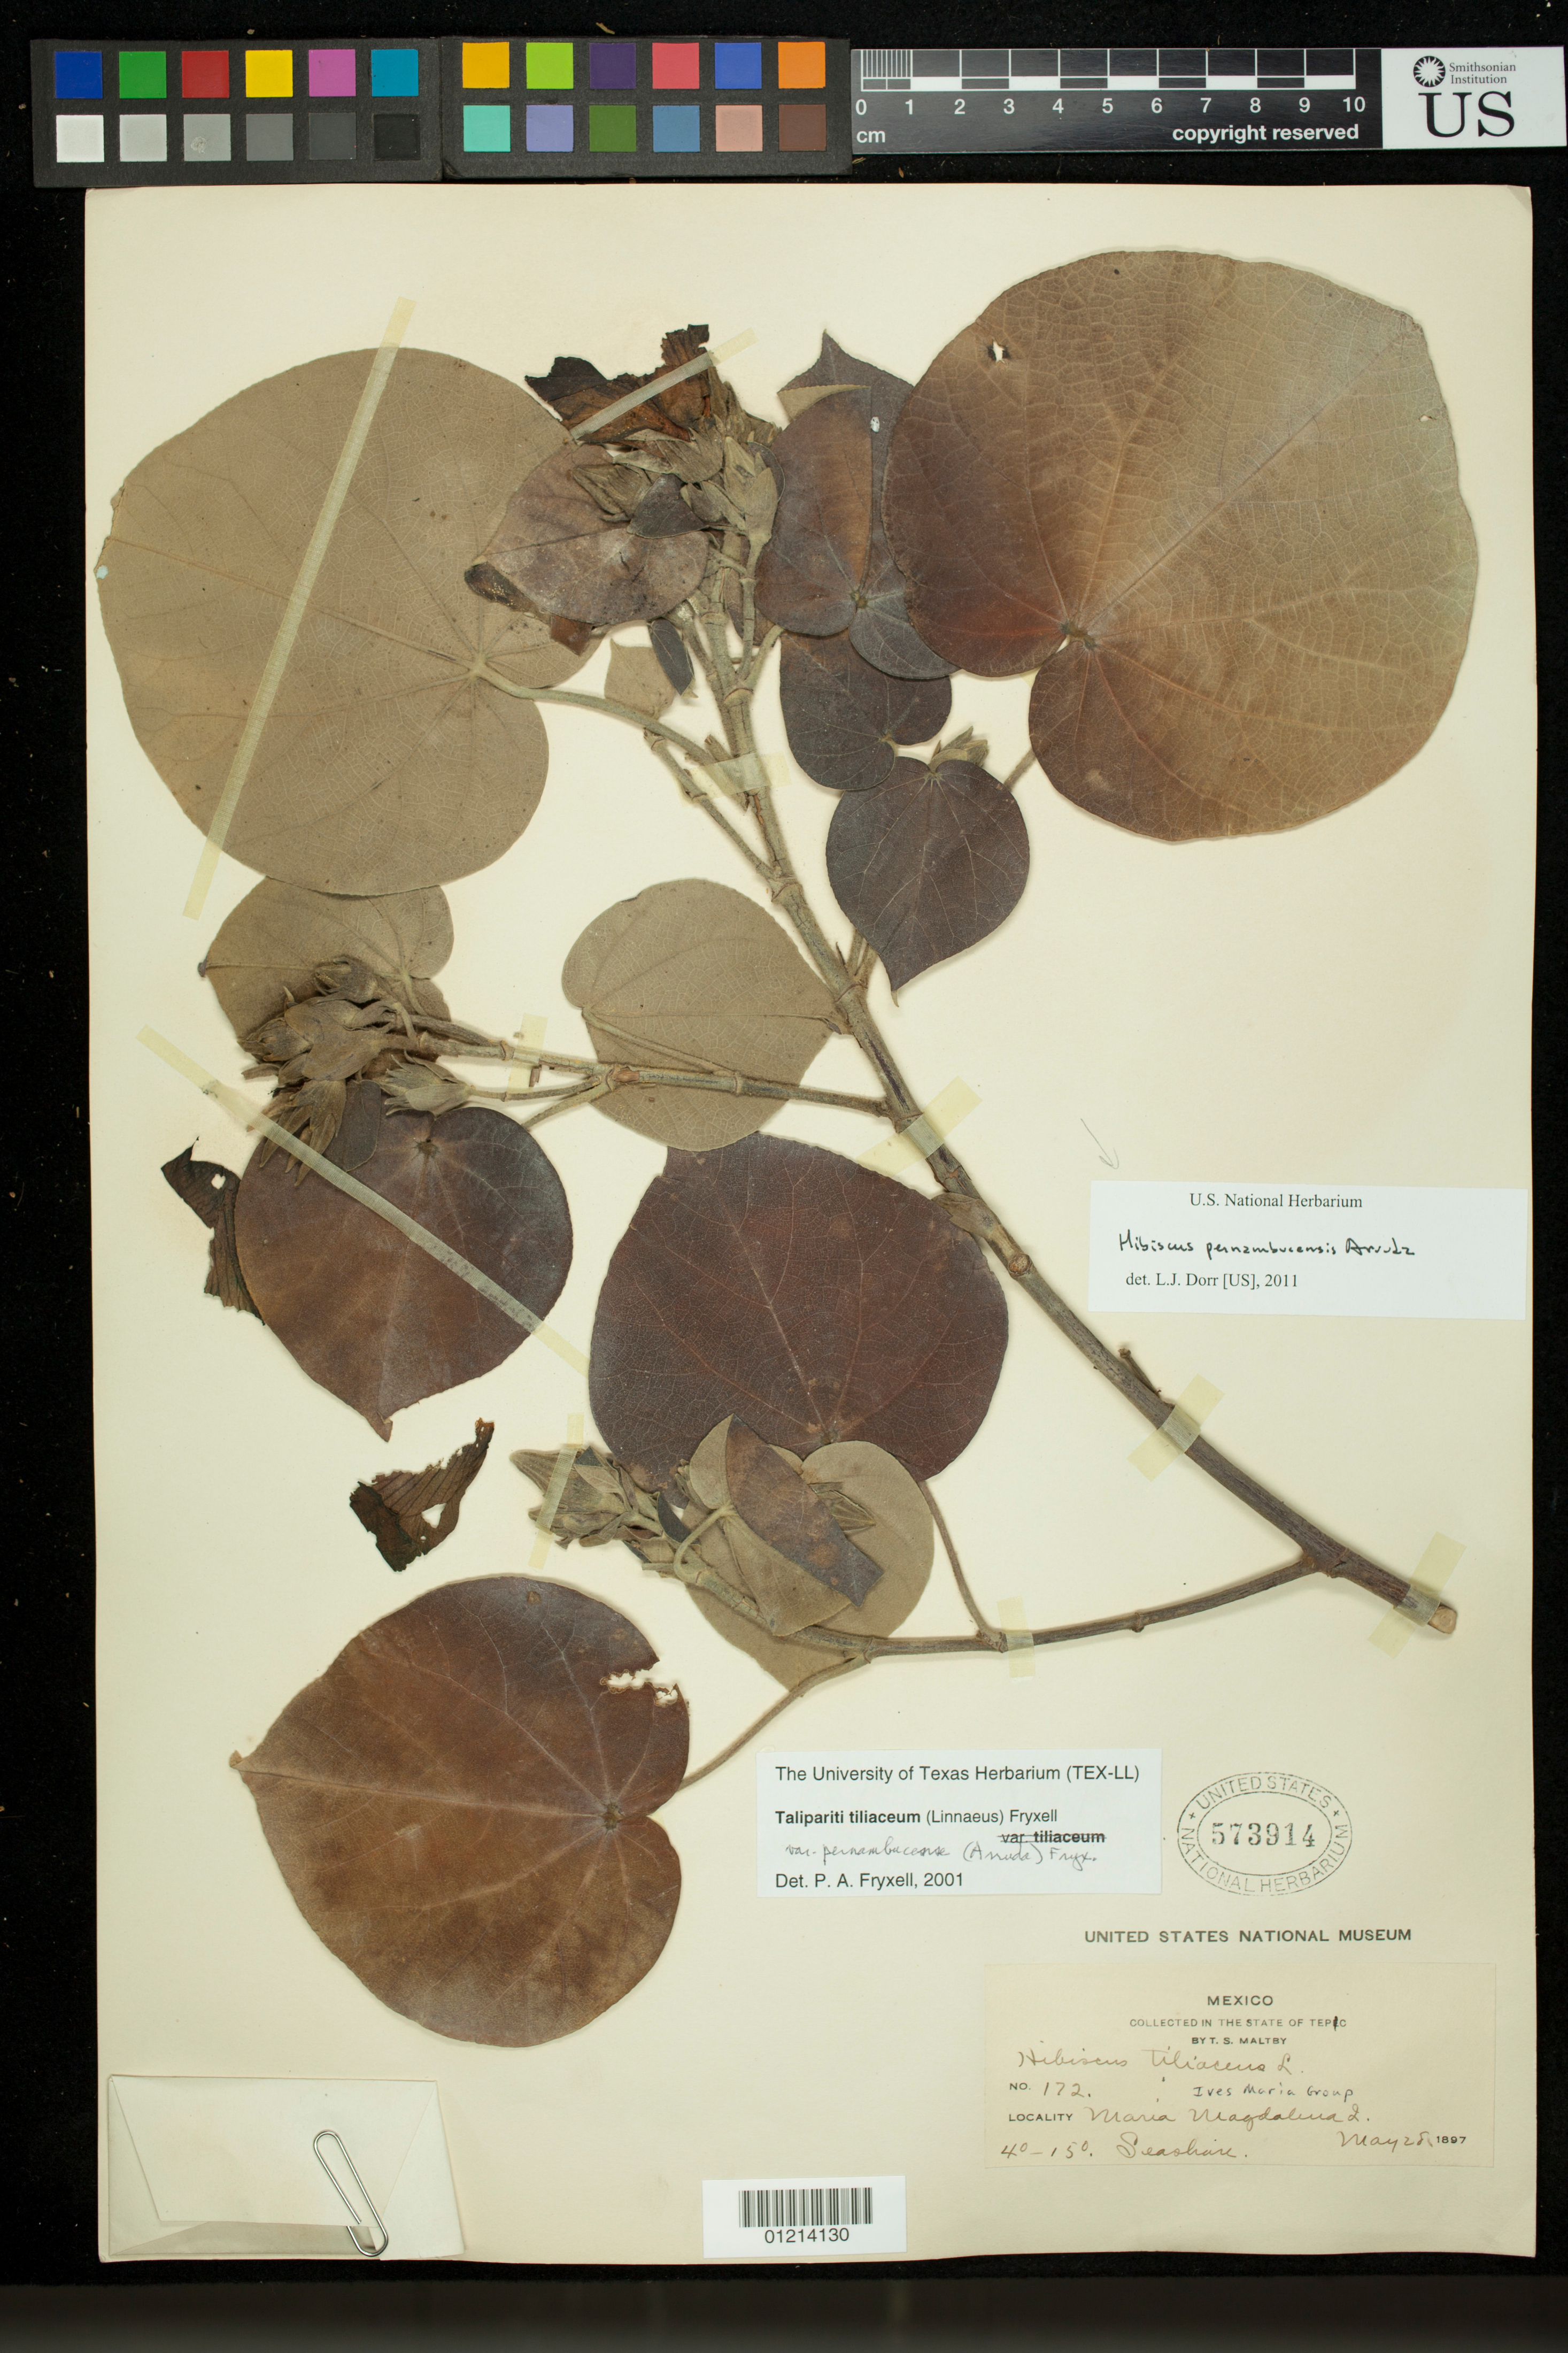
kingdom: Plantae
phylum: Tracheophyta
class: Magnoliopsida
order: Malvales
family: Malvaceae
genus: Talipariti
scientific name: Talipariti tiliaceum var. pernambucense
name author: (Arruda) Fryxell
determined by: Dorr, Laurence J., Curator (BOT), Smithsonian Institution - National Museum of Natural History (UNITED STATES)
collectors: T. S. Maltby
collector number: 172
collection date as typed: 28 May 1897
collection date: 1897-05-28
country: Mexico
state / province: Nayarit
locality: Maria Magdalena I. Iles Maria Group. Seashore. State of Tepic.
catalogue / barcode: US 573914